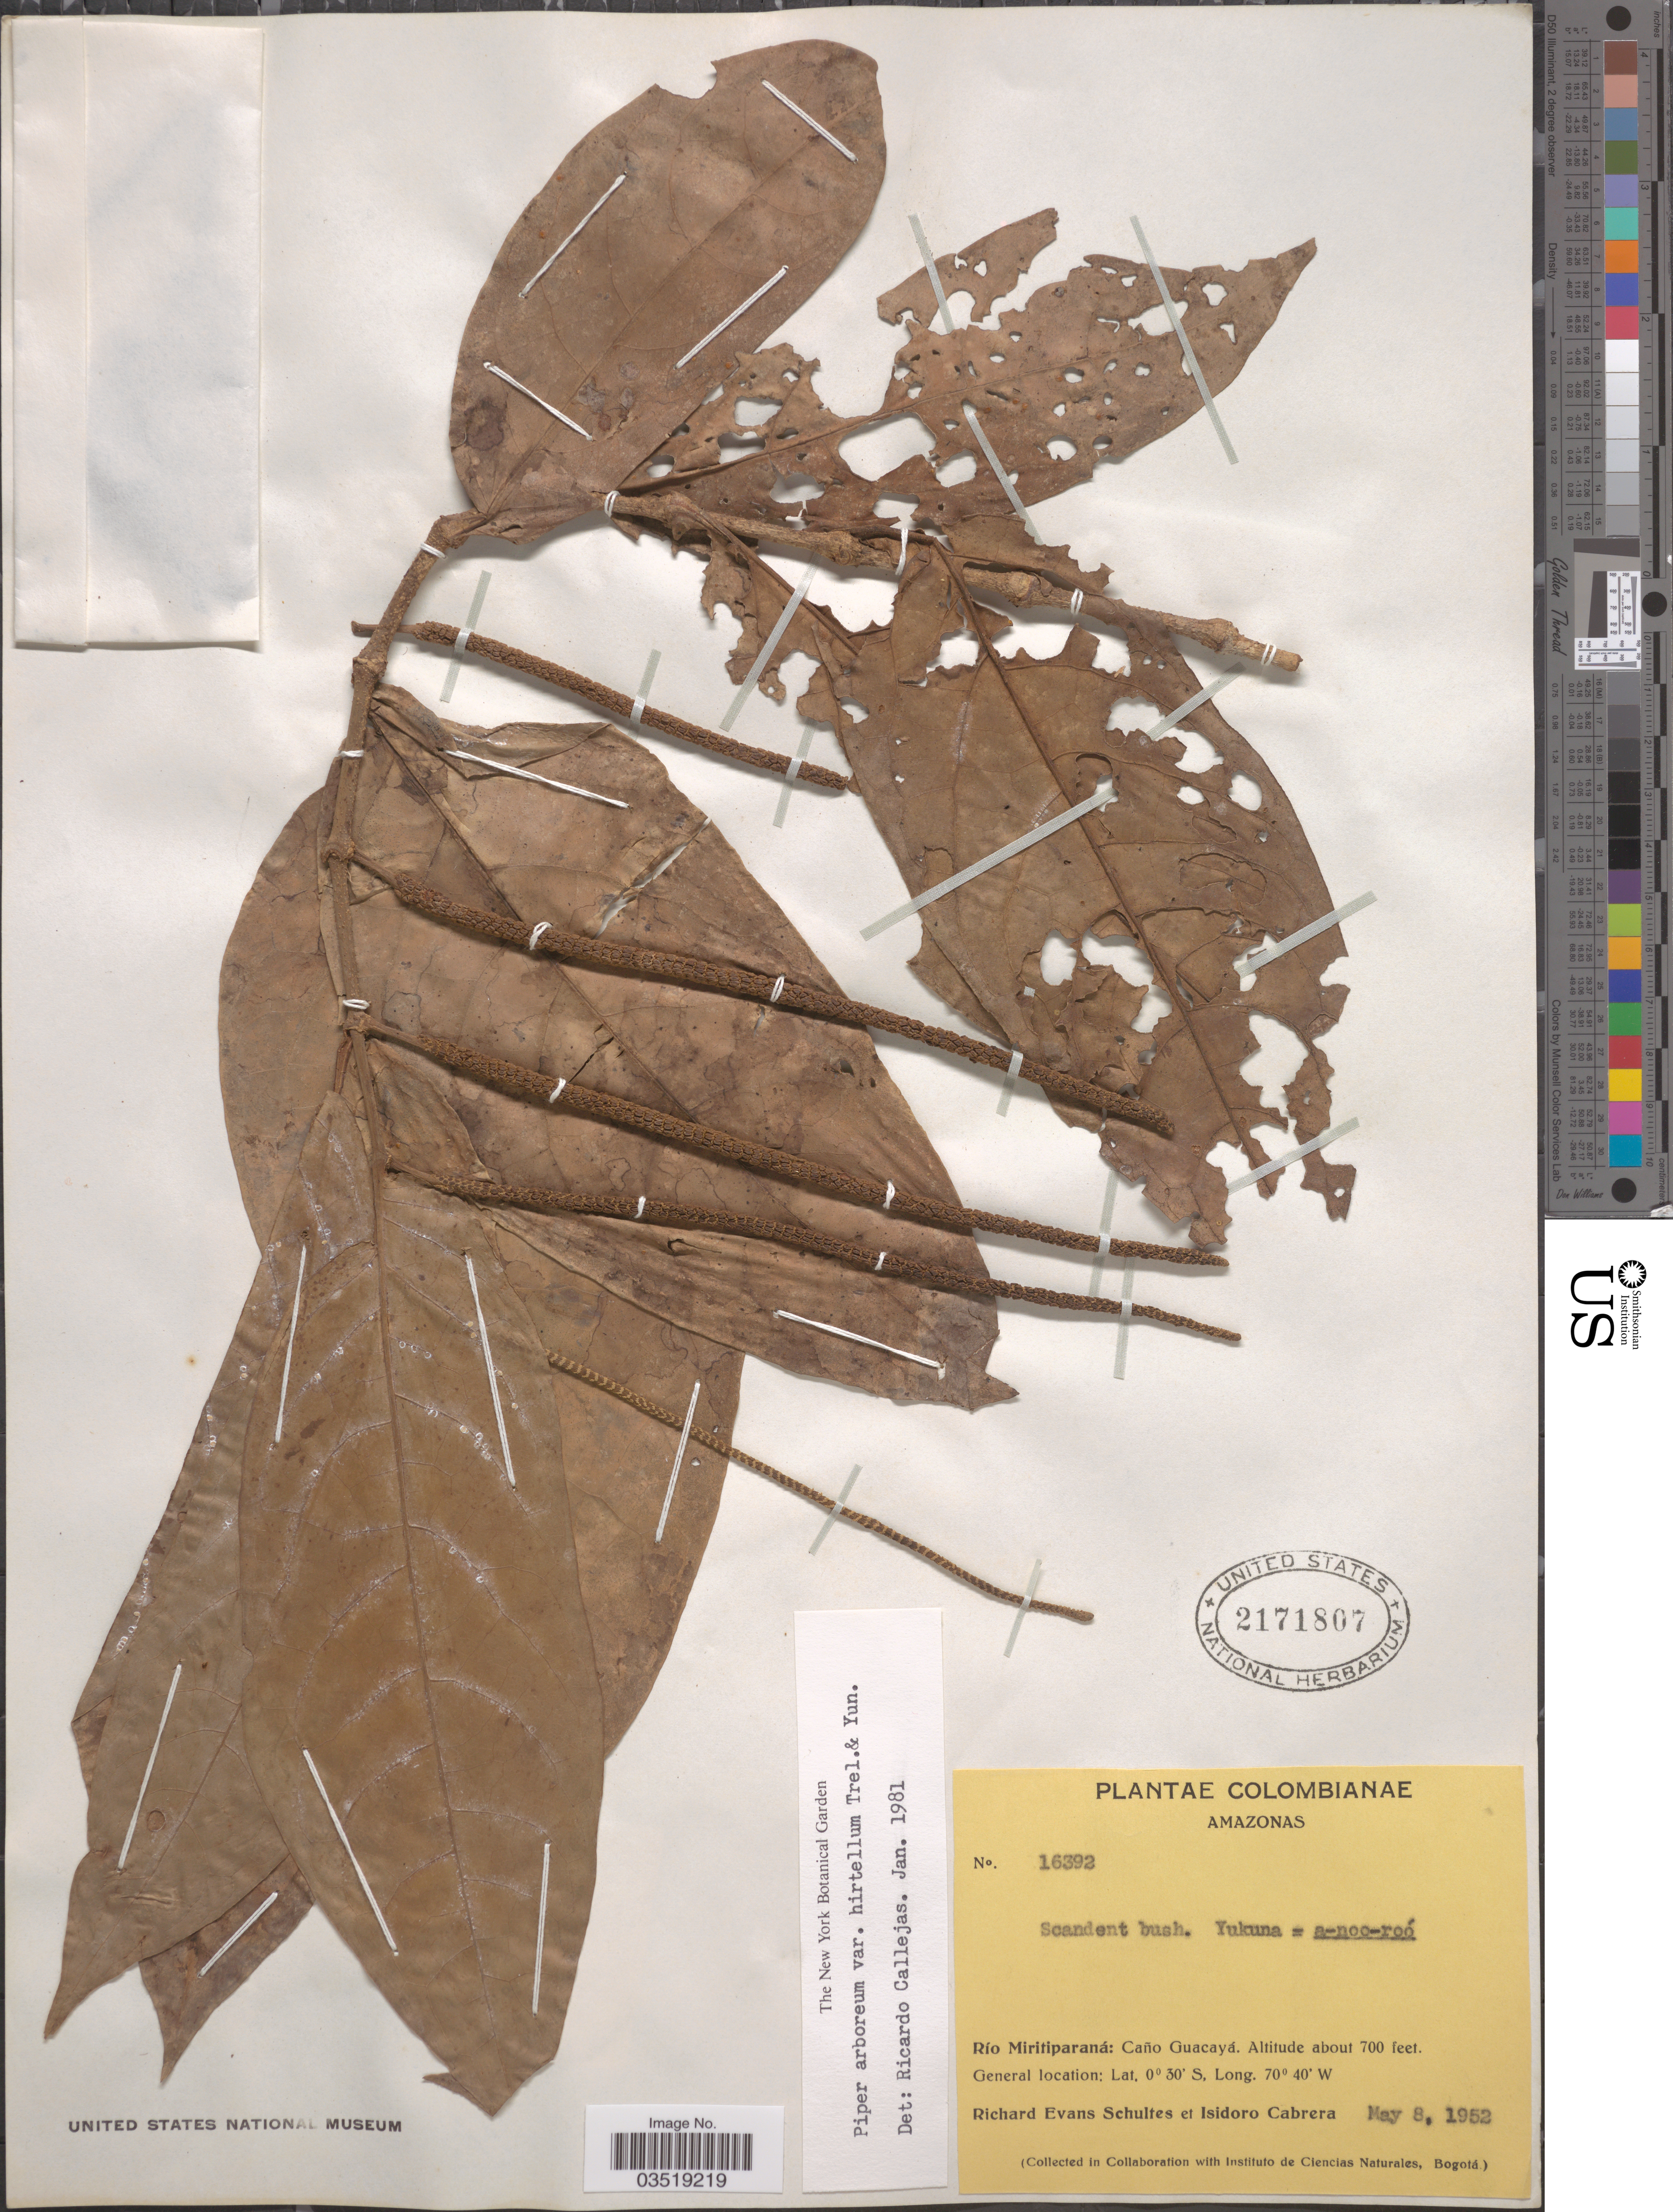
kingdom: Plantae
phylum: Tracheophyta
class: Magnoliopsida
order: Piperales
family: Piperaceae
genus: Piper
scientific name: Piper arboreum var. hirtellum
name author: Yunck.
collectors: R. E. Schultes & I. Cabrera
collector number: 16392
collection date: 1952-05-08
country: Colombia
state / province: Amazônas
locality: Río Miritiparaná: Caño Guacayá.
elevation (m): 213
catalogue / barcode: US 2171807